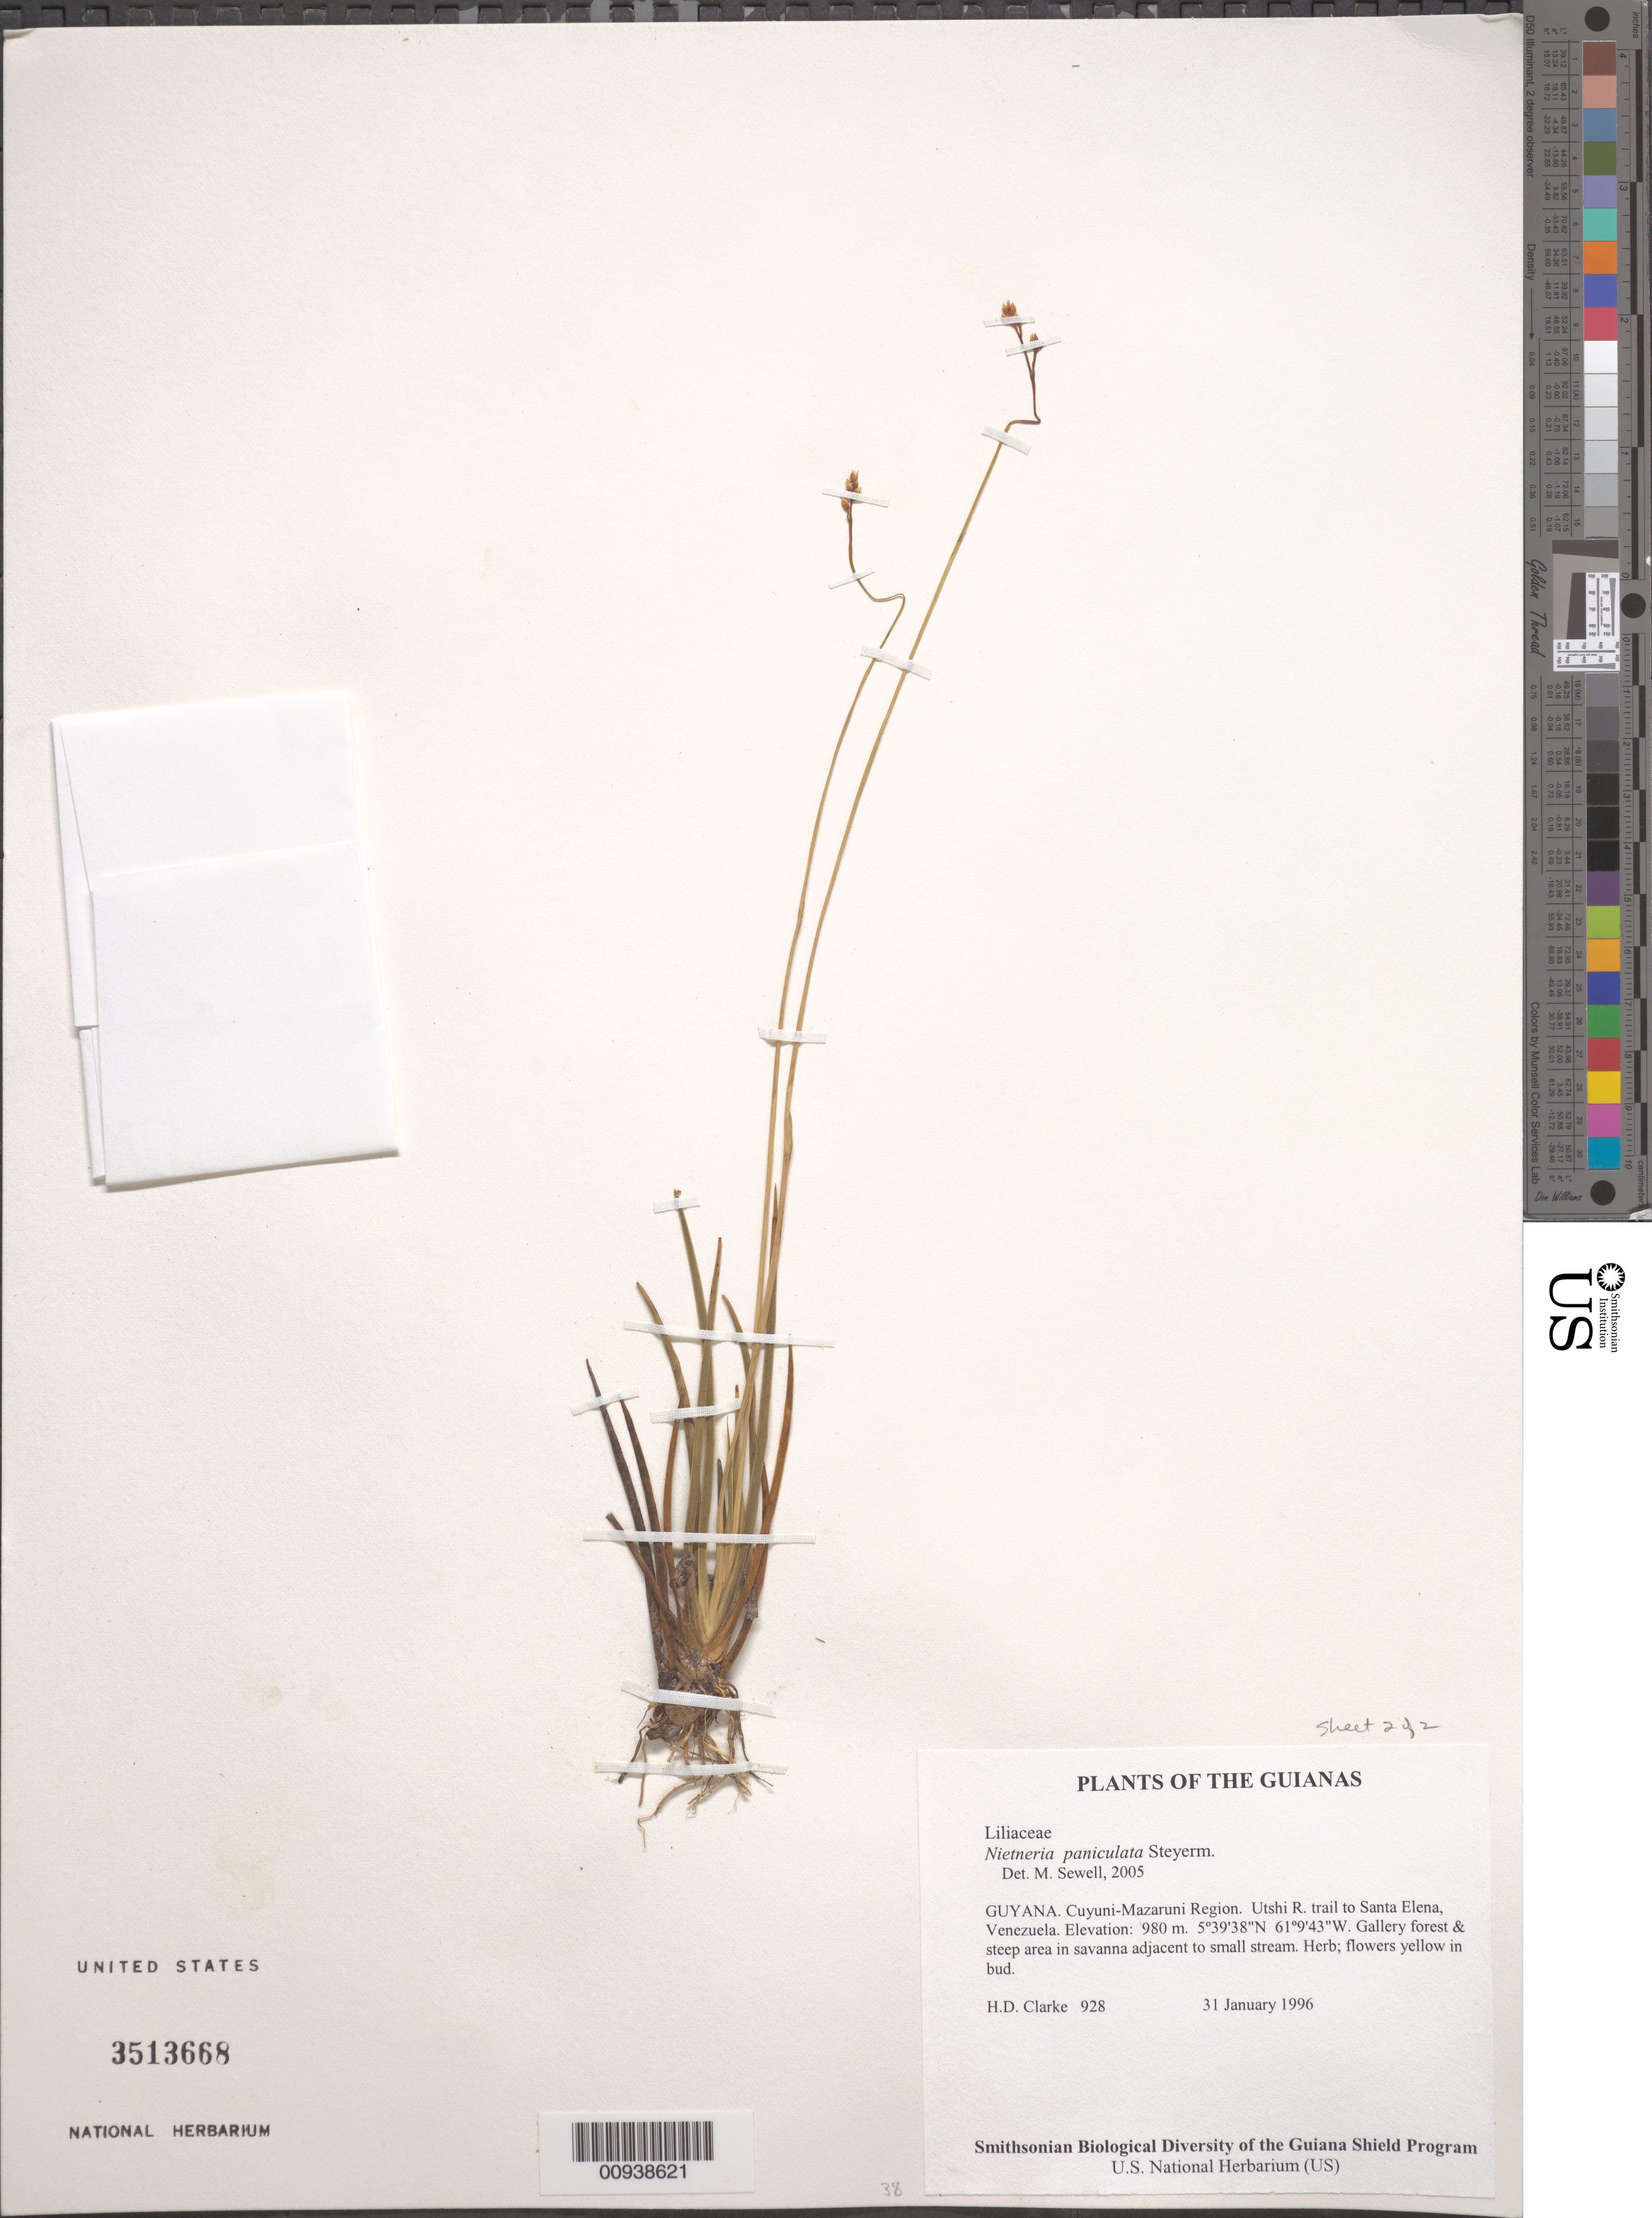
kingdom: Plantae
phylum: Tracheophyta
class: Liliopsida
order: Dioscoreales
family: Nartheciaceae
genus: Nietneria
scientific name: Nietneria paniculata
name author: Steyerm.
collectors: H. D. Clarke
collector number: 928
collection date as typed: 31 January 1996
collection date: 1996-01-31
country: Guyana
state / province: Cuyuni-Mazaruni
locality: Utshi R. trail to Santa Elena, Venezuela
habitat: Gallery forest & steep area in savanna adjacent to small stream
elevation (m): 980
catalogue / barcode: US 3513668